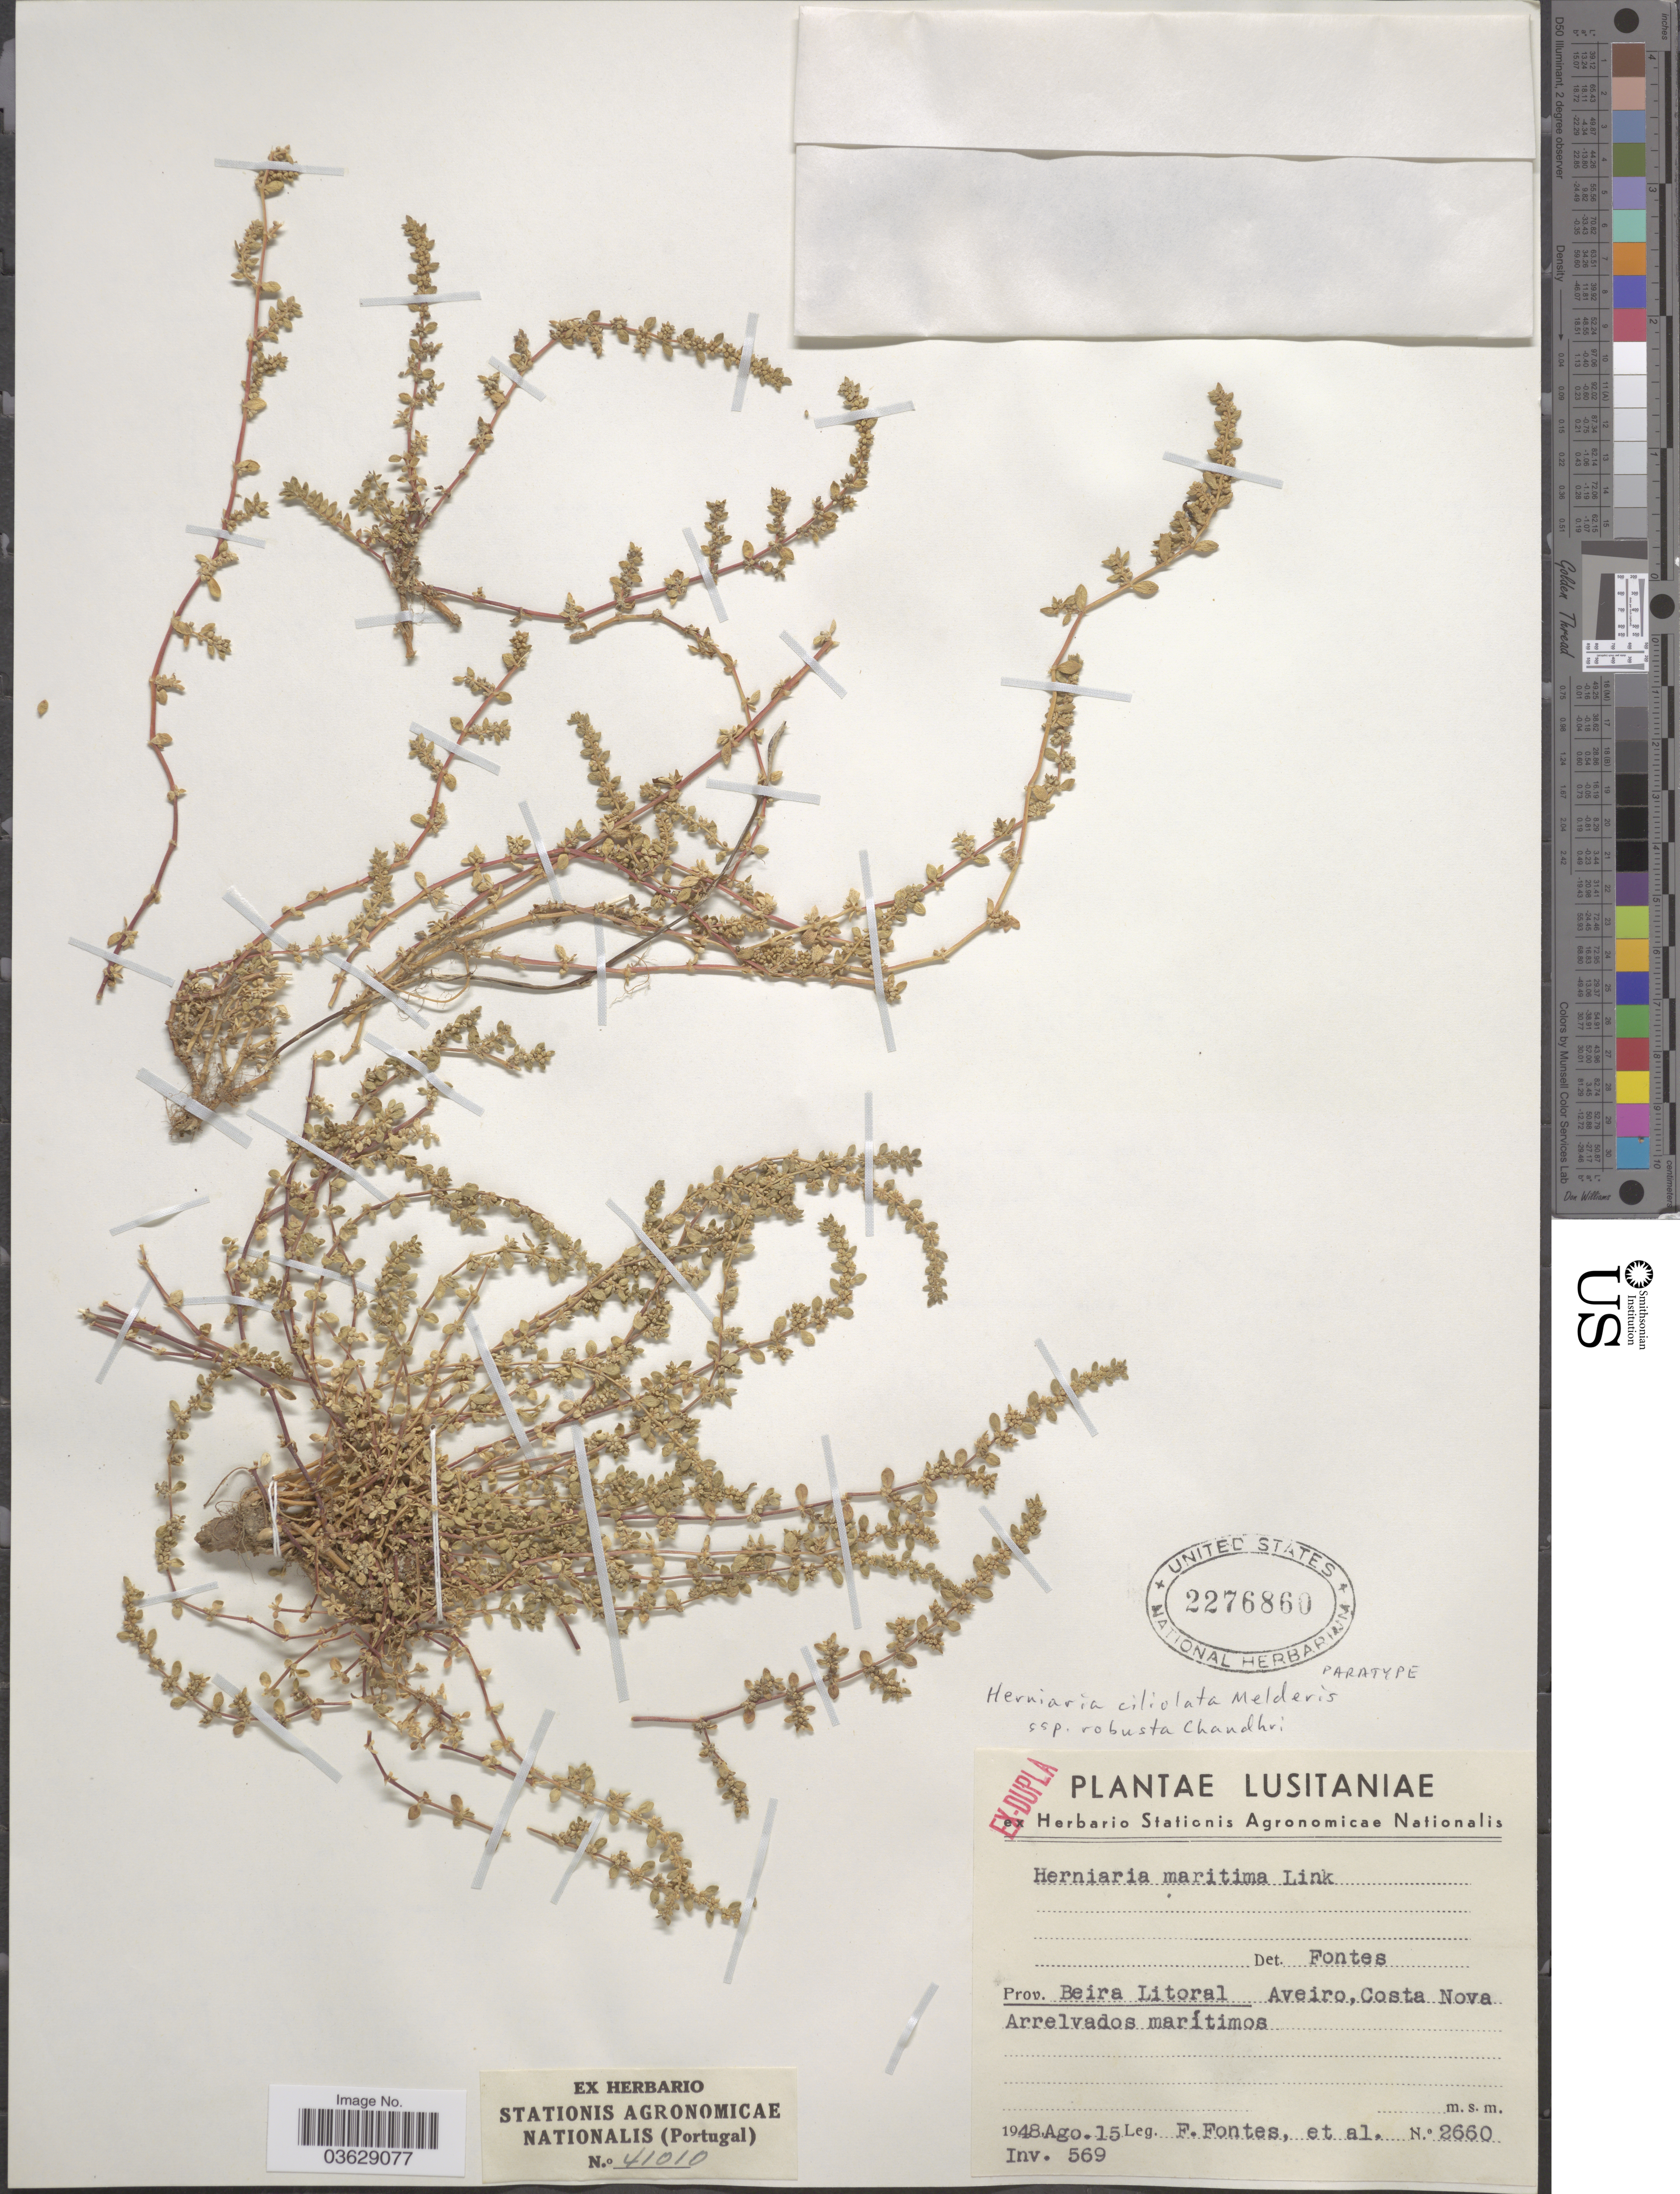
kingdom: Plantae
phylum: Tracheophyta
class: Magnoliopsida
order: Caryophyllales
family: Caryophyllaceae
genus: Herniaria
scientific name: Herniaria ciliolata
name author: Melderis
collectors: Fontes, F. & et al.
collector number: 2660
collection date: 1948-08-15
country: Portugal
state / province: Aveiro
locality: Lusitaniae. Prov. Beira Litoral. Costa Nova Arrelvados marítimos.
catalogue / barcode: US 2276860